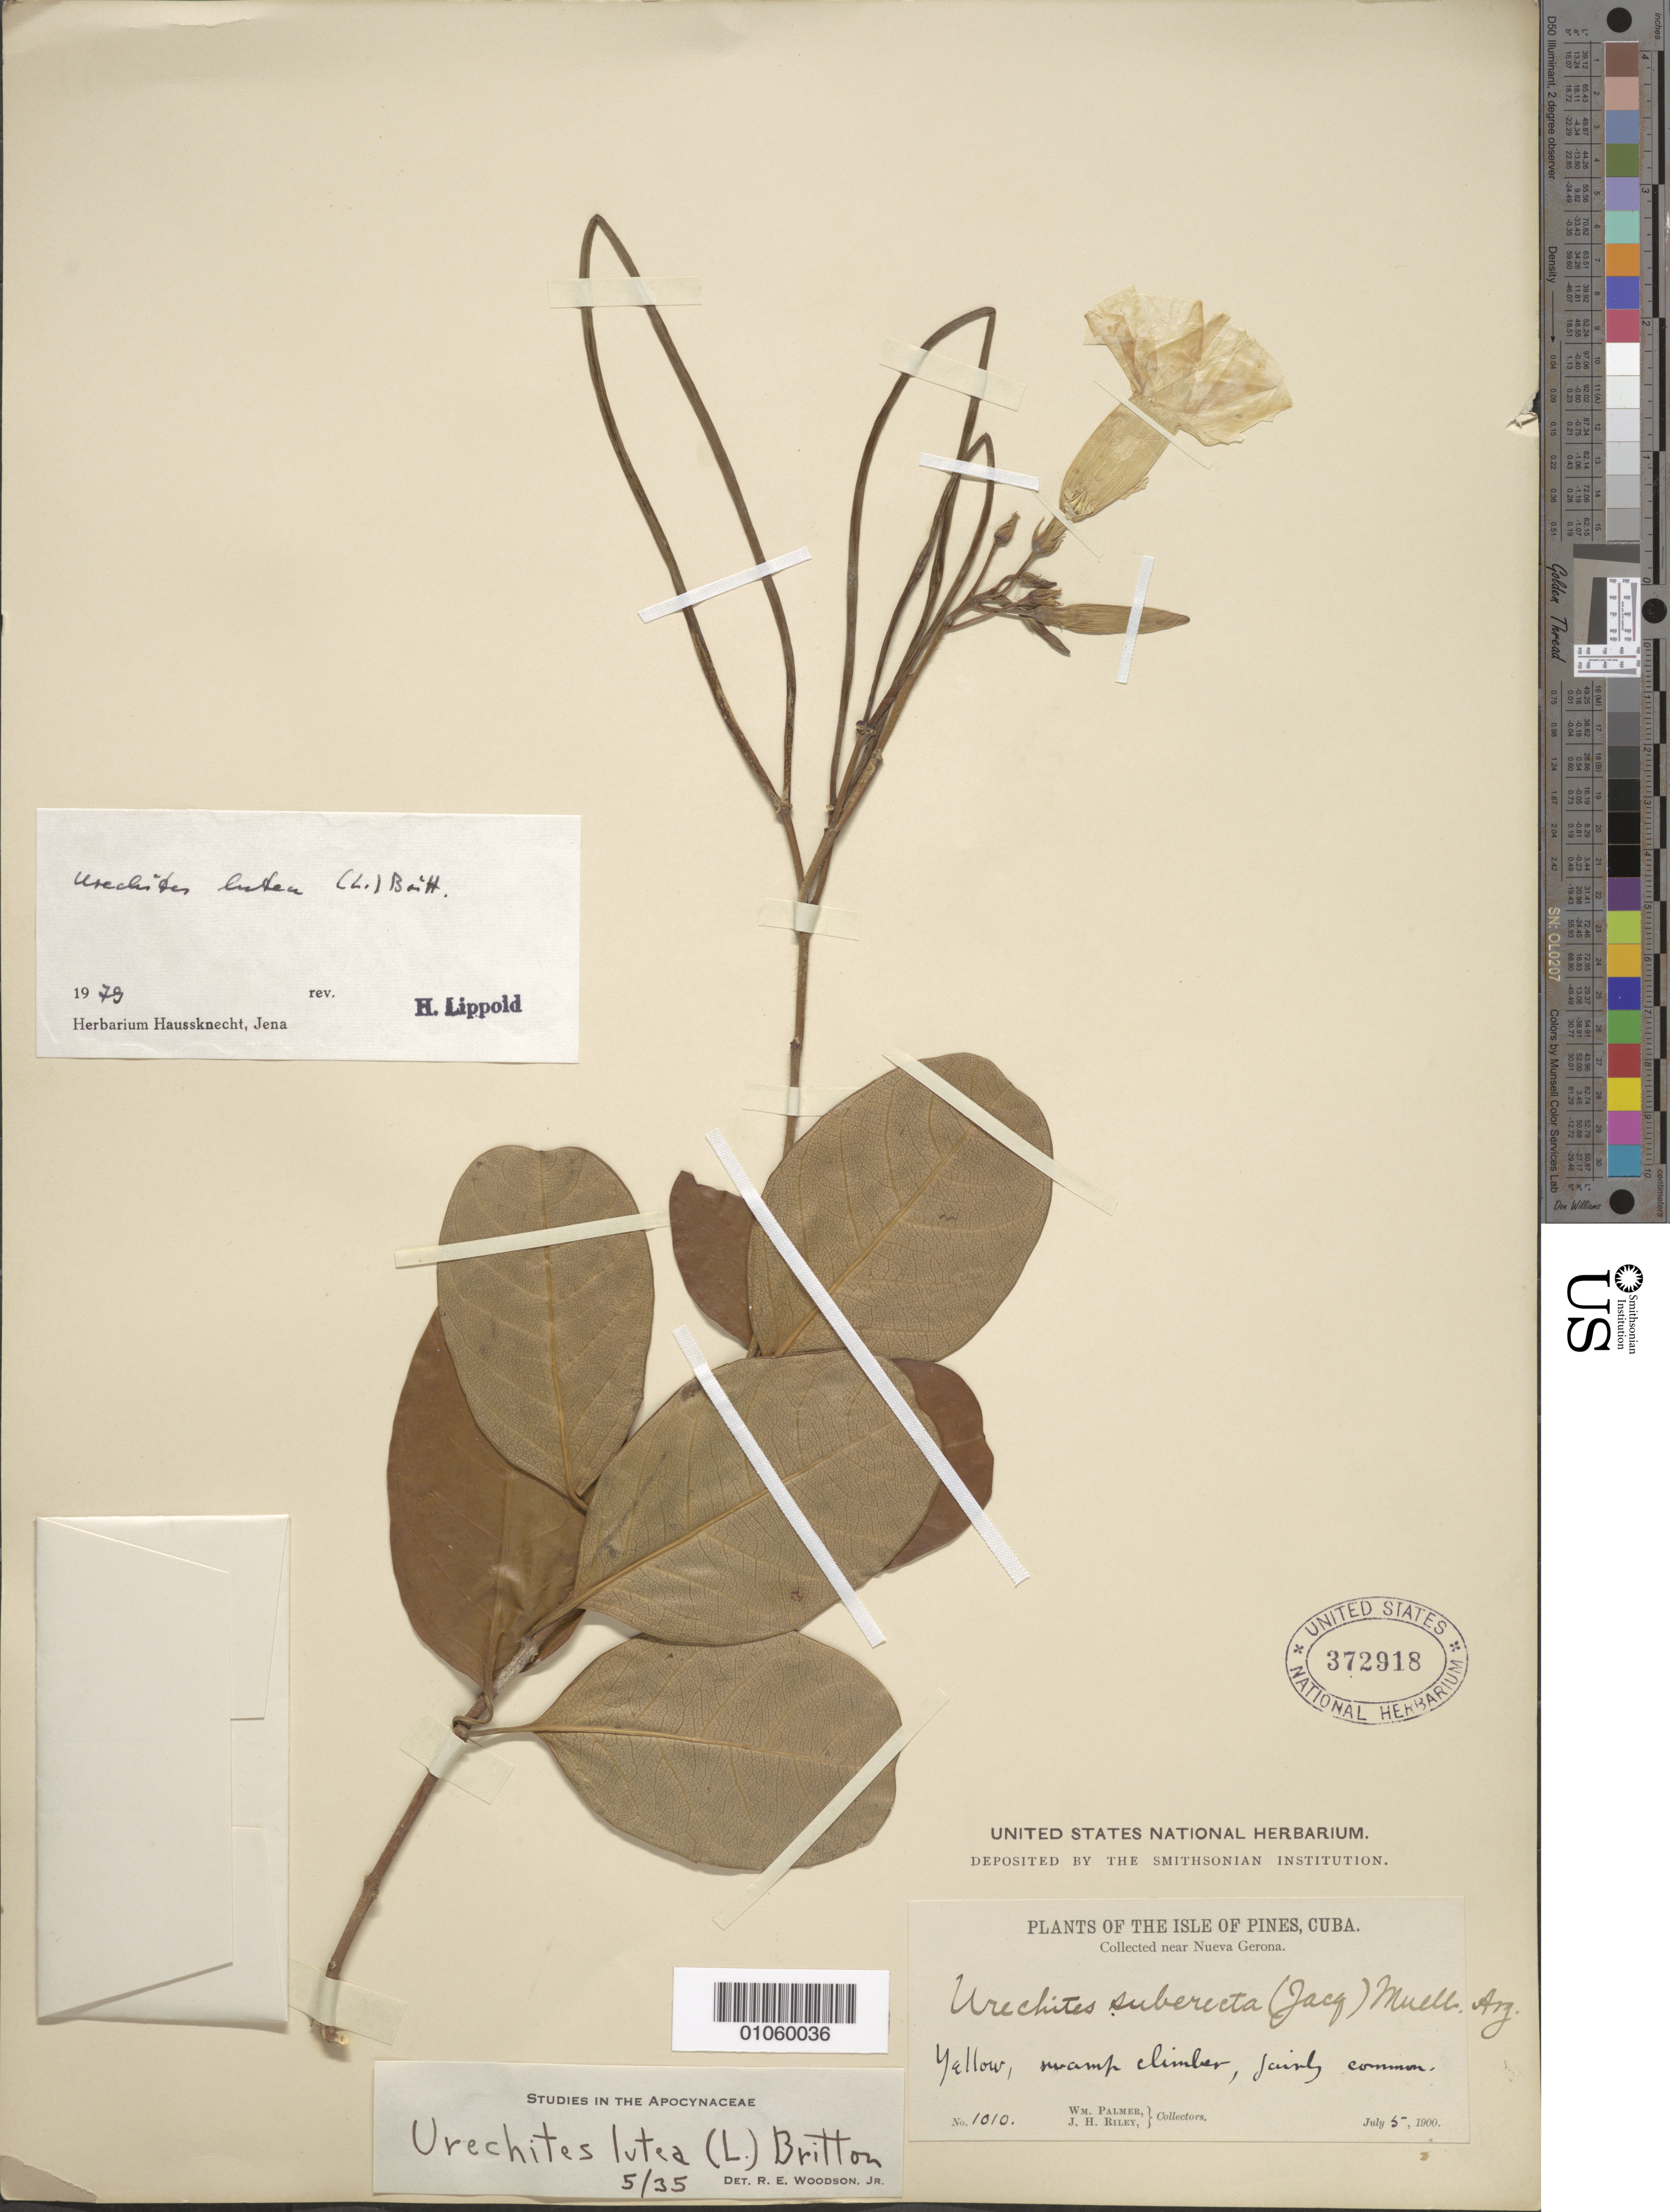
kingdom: Plantae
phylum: Tracheophyta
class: Magnoliopsida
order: Gentianales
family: Apocynaceae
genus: Urechites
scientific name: Urechites lutea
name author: (L.) Britton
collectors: W. Palmer & J. H. Riley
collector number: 1010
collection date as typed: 05 Jul 1900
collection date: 1900-07-05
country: Cuba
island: Isla de la Juventud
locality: Isle of Pines, Near Nueva Gerona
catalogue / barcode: US 372918